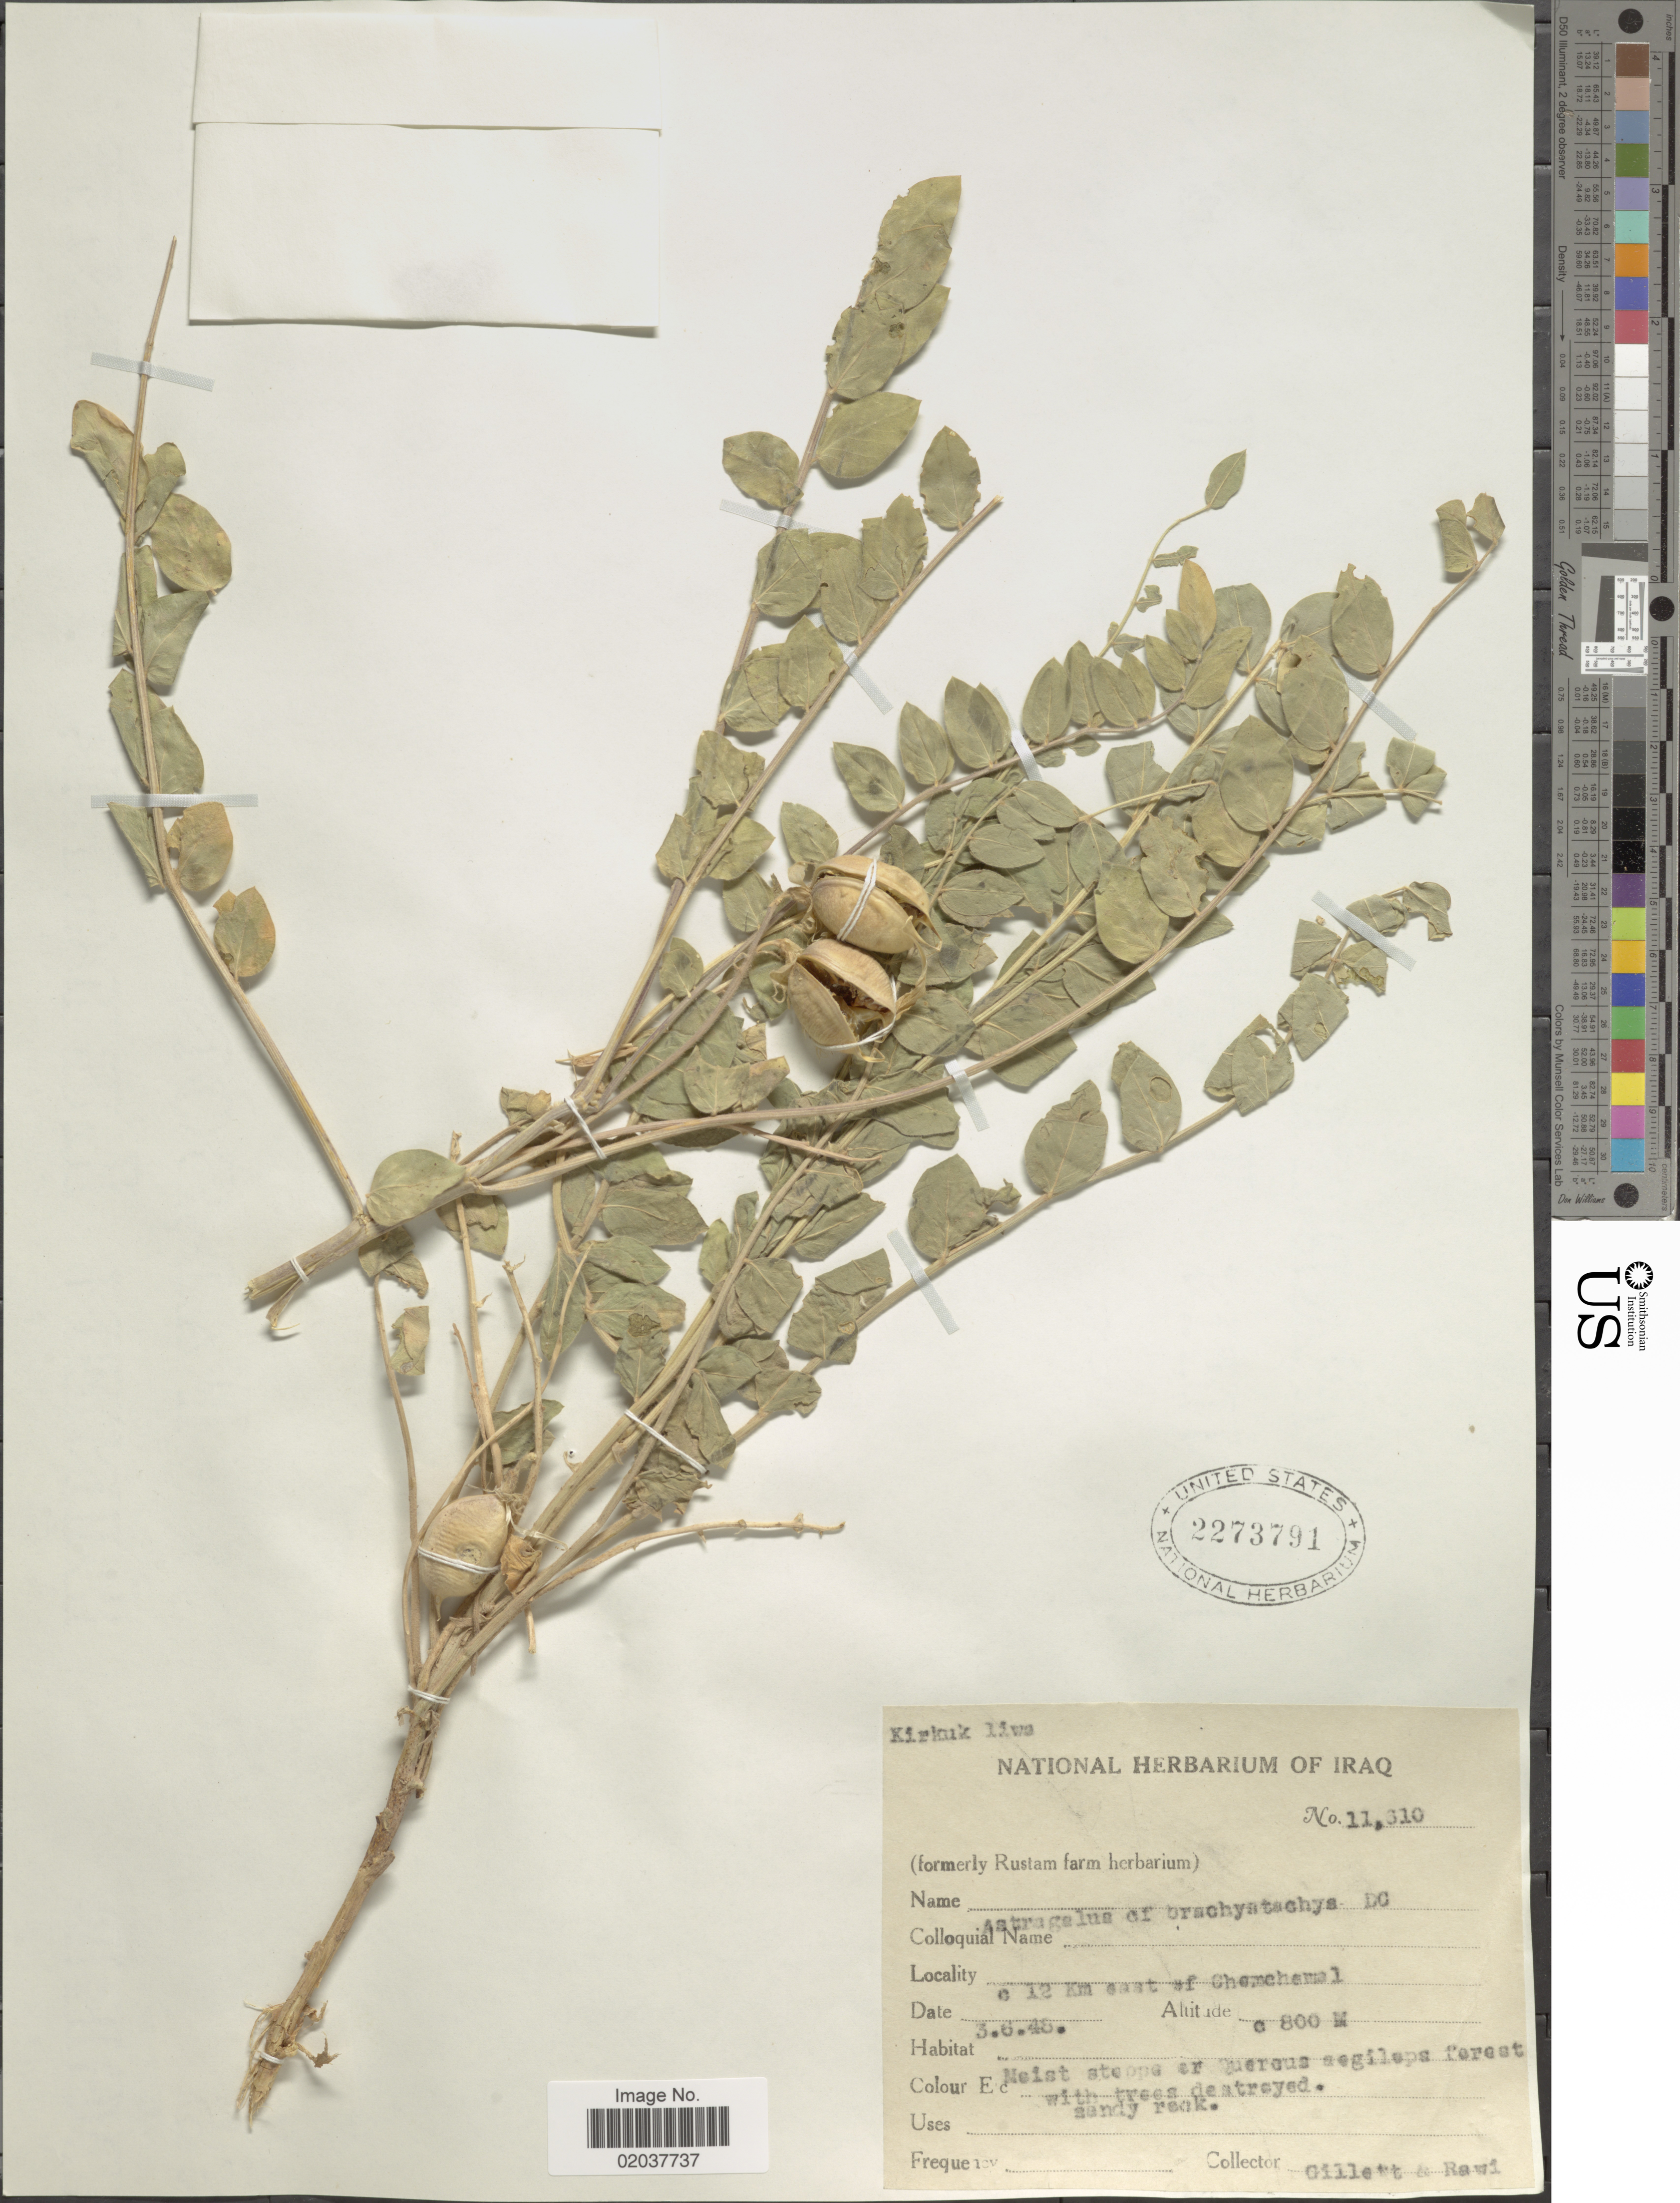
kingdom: Plantae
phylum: Tracheophyta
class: Magnoliopsida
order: Fabales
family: Fabaceae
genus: Astragalus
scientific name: Astragalus brachystachys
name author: DC.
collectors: Gillett, -- & -. Rawi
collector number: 11310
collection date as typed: Transcribed d/m/y: 3/6/48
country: Iraq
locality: C. 12 km east of Chamchamal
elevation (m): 800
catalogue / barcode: US 2273791